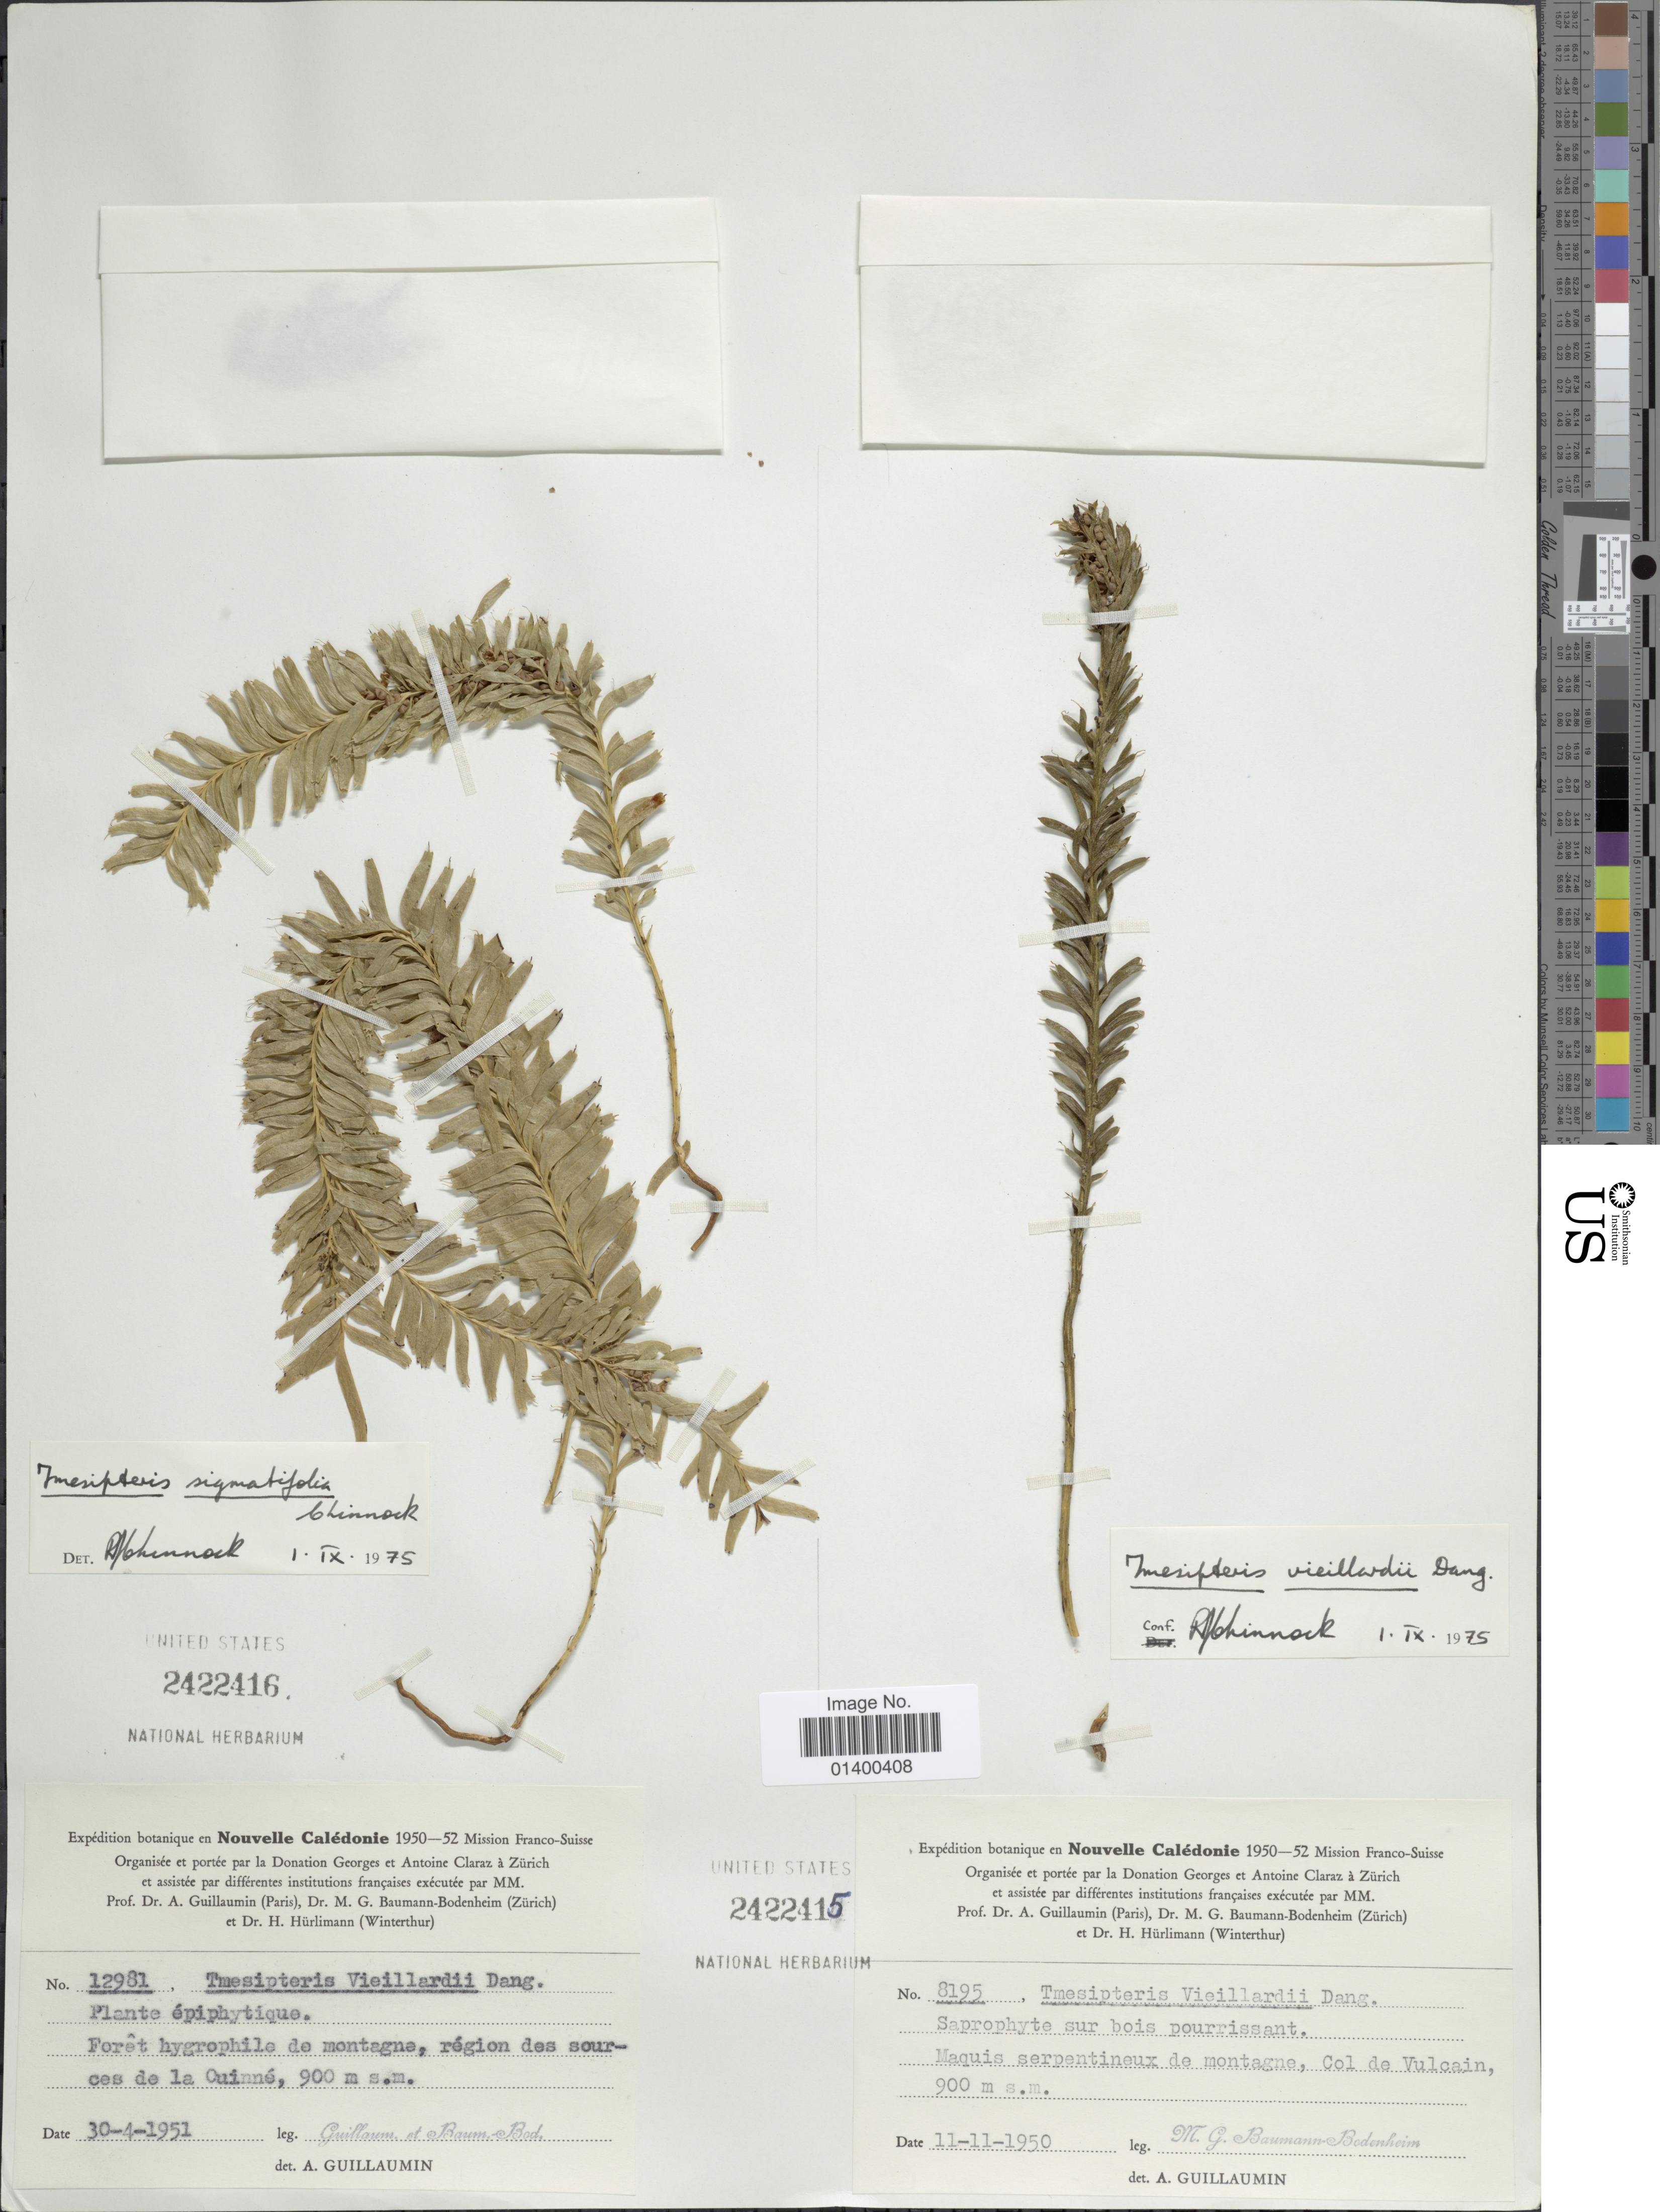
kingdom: Plantae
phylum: Tracheophyta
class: Polypodiopsida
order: Psilotales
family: Psilotaceae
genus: Tmesipteris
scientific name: Tmesipteris sigmatifolia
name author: Chinnock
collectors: A. Guillaumin & M. G. Baumann-Bodenheim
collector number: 12981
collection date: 1951-04-30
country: New Caledonia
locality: Region des sources de la Ouinné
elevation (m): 900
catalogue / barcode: US 2422416-2